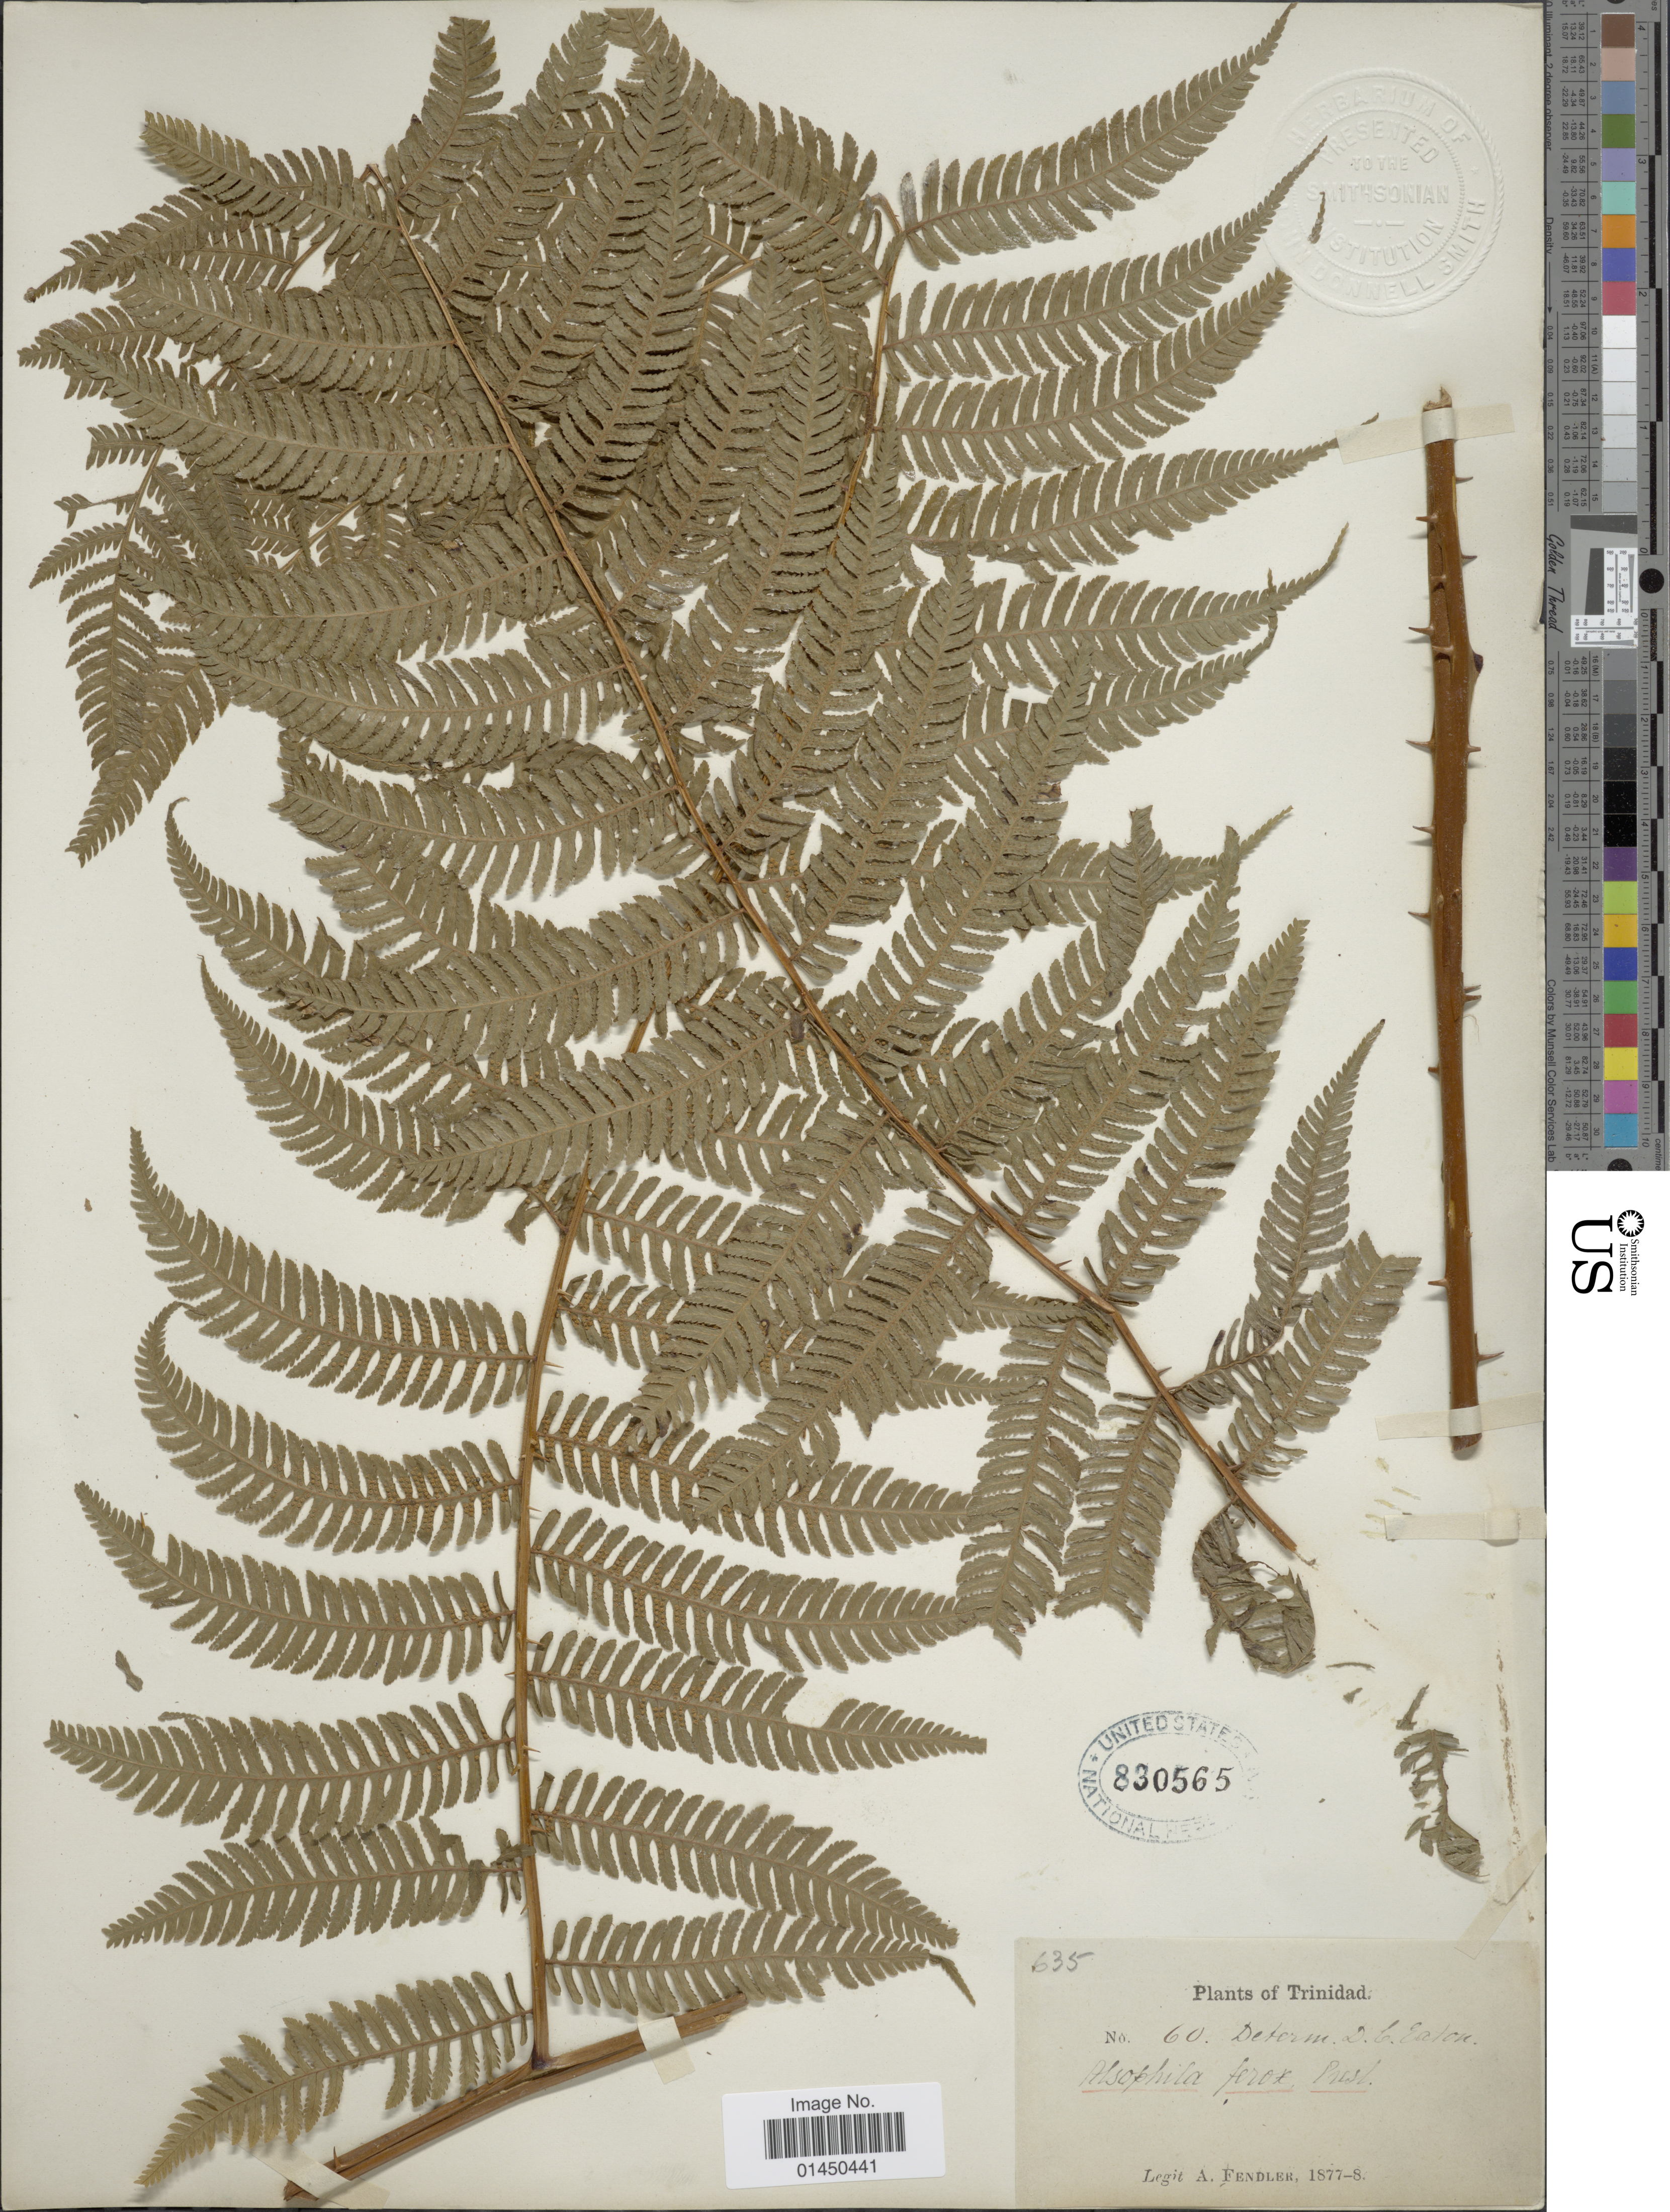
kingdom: Plantae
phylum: Tracheophyta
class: Polypodiopsida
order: Cyatheales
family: Cyatheaceae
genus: Cyathea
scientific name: Cyathea microdonta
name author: (Desv.) Domin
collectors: A. Fendler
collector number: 60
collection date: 1877/1878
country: Trinidad and Tobago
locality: Trinidad.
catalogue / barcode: US 830565